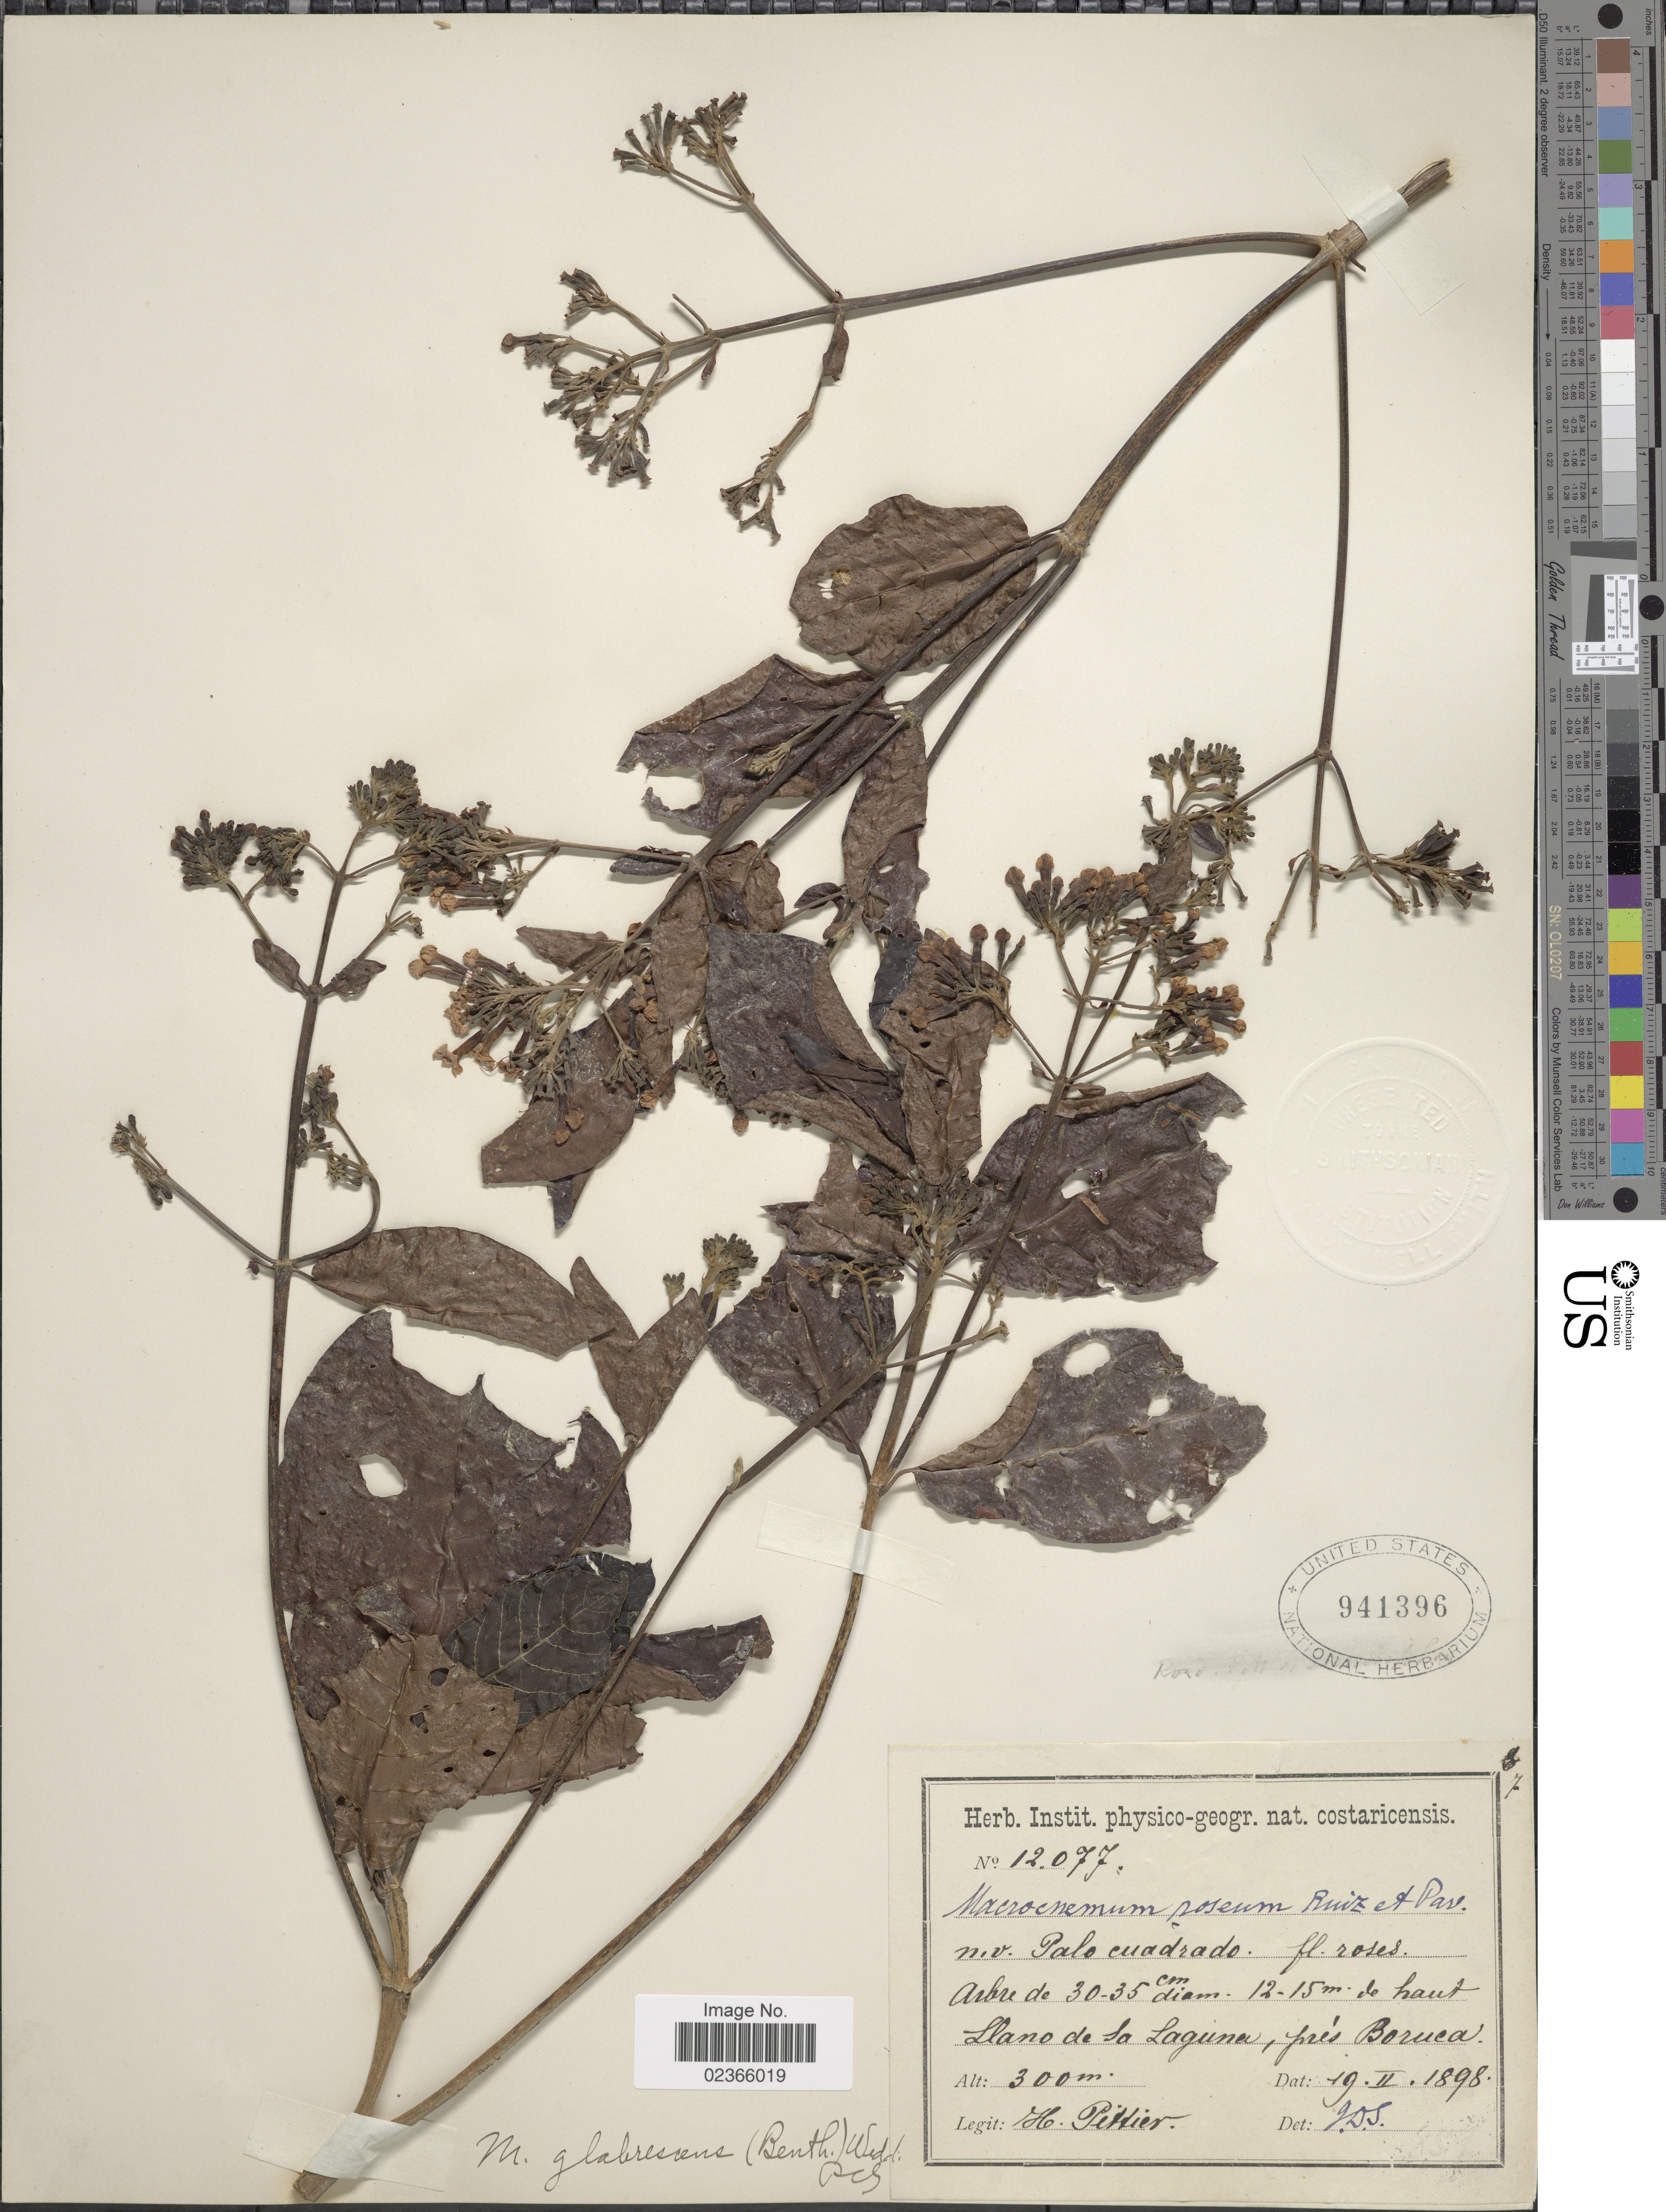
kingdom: Plantae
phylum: Tracheophyta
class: Magnoliopsida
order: Gentianales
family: Rubiaceae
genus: Macrocnemum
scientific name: Macrocnemum glabrescens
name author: (Benth.) Wedd.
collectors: H. F. Pittier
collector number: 12077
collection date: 1898-02-19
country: Costa Rica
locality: Llano de la Laguna, Pres Boruca.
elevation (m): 300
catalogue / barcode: US 941396